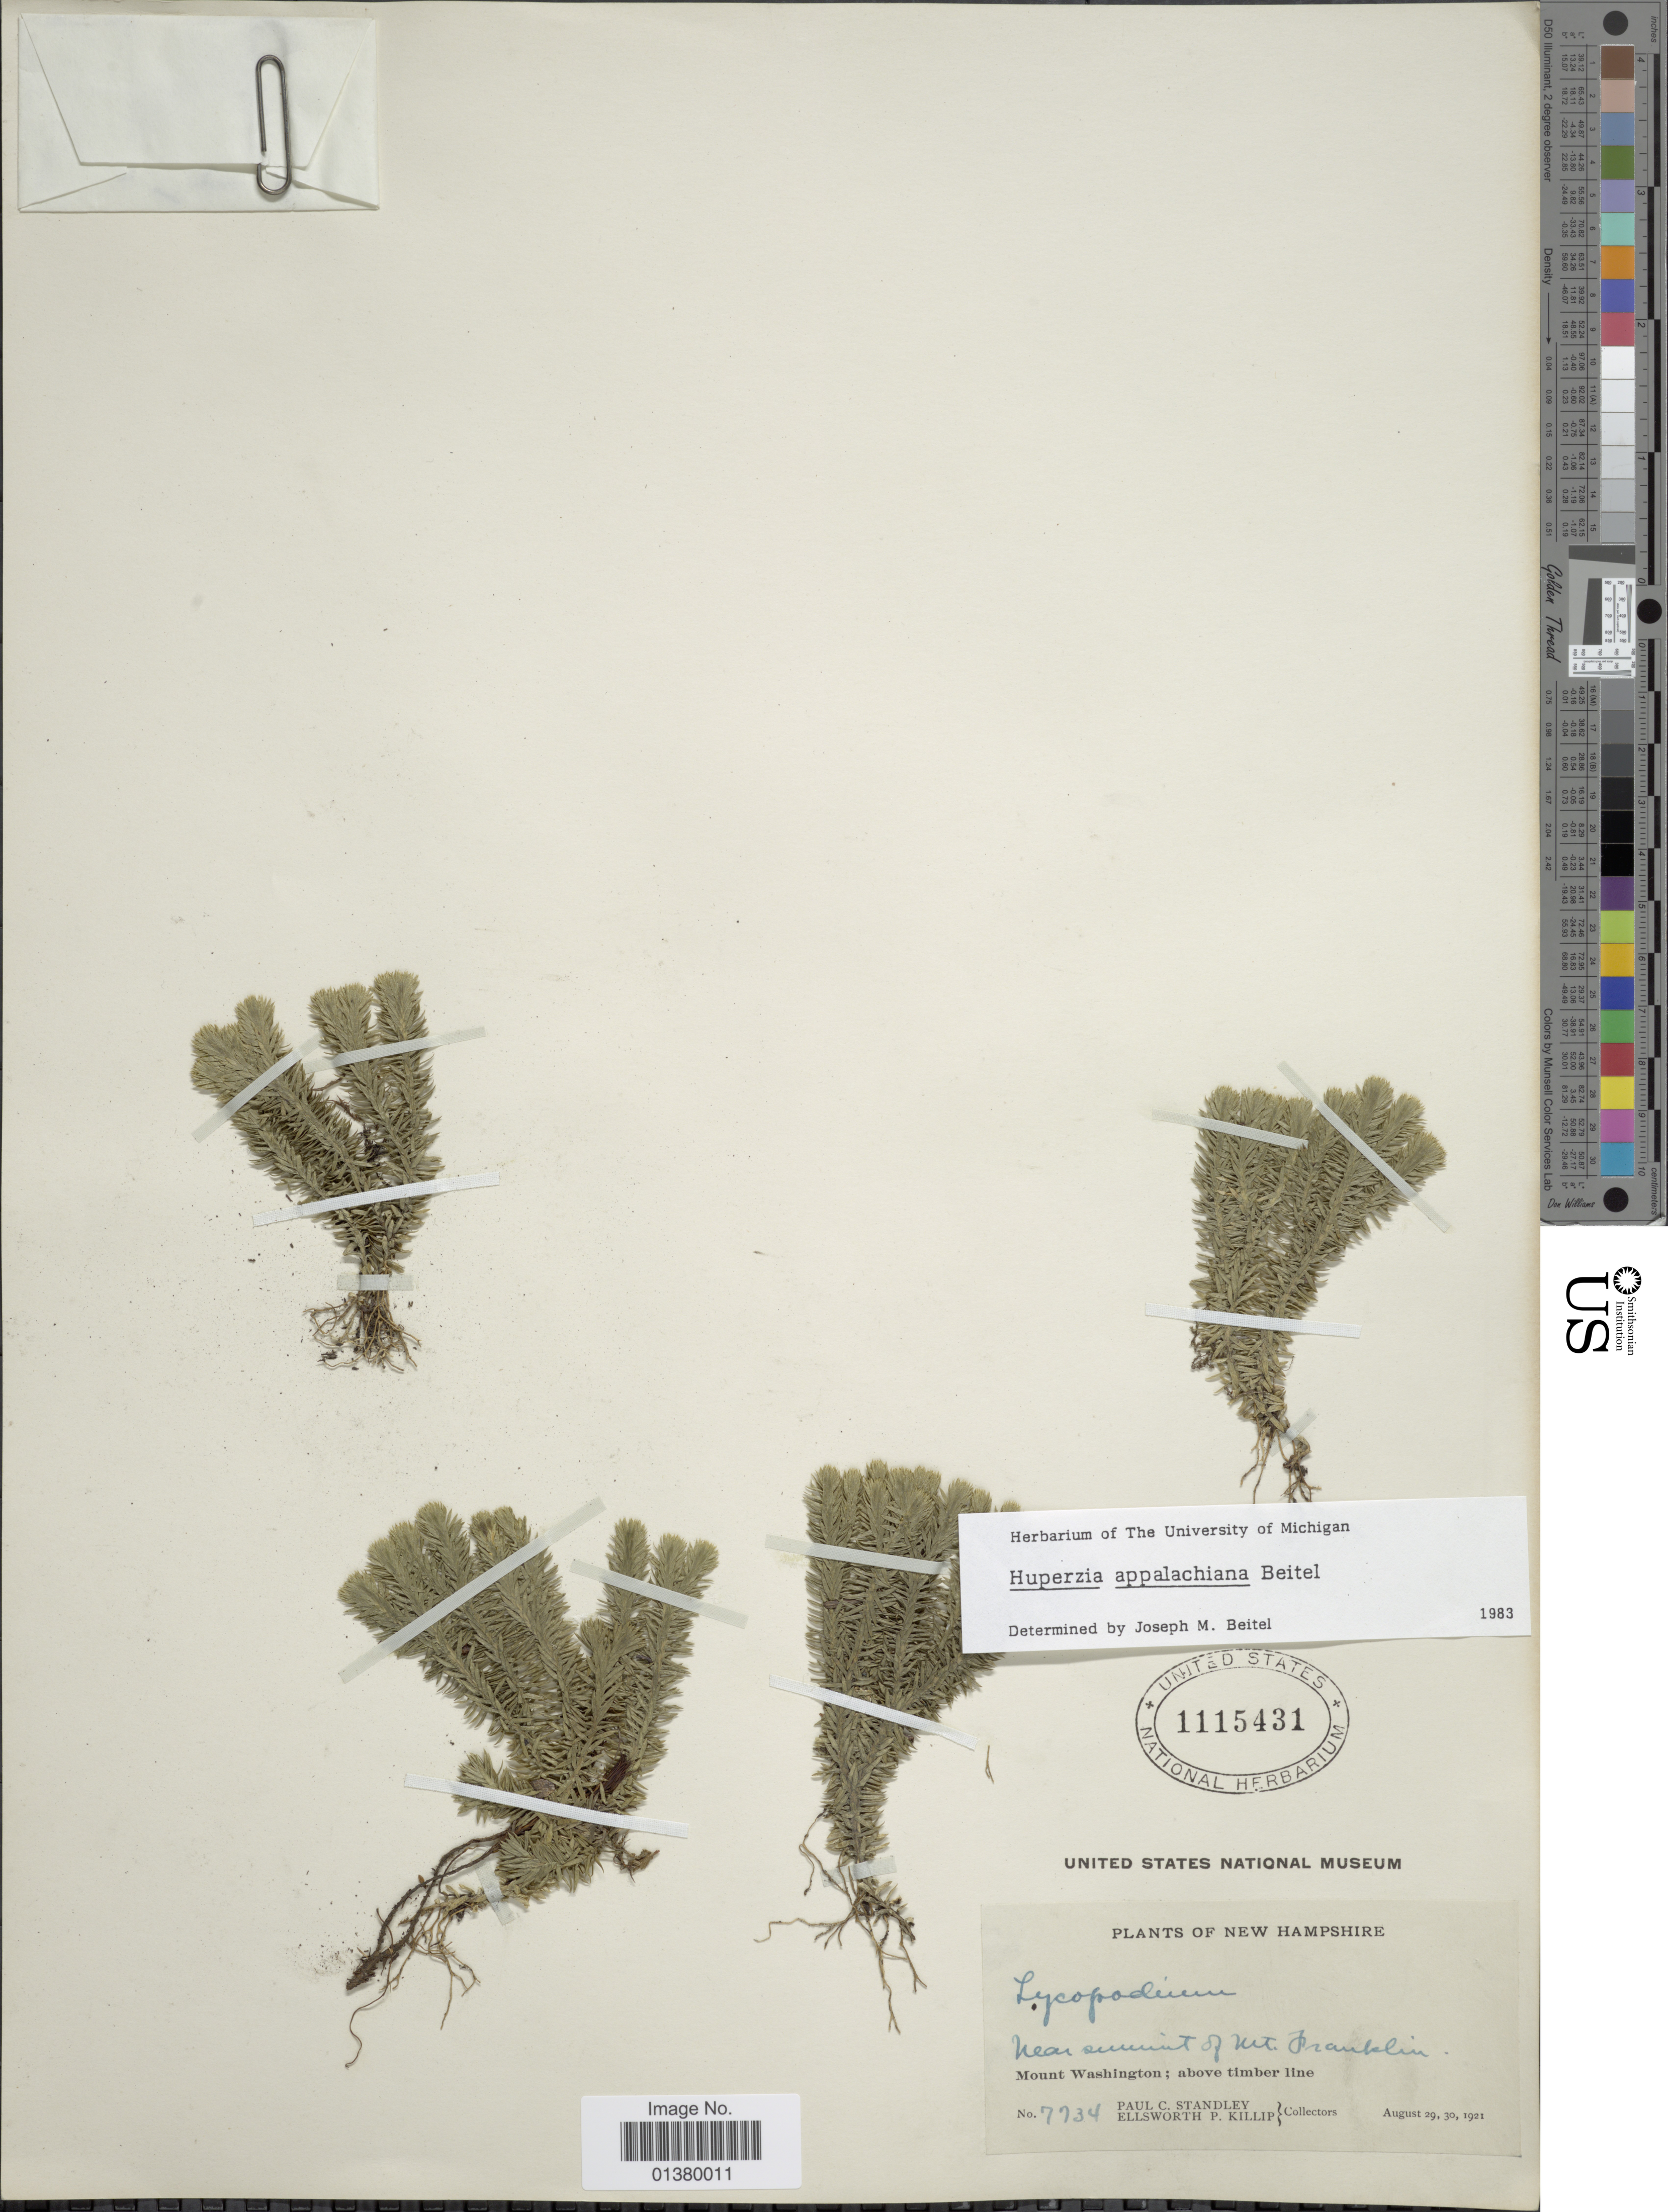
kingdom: Plantae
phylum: Tracheophyta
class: Lycopodiopsida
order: Lycopodiales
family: Lycopodiaceae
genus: Huperzia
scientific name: Huperzia appalachiana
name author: Beitel & Mickel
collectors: P. C. Standley & E. P. Killip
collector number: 7734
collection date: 1921-08-29/1921-08-30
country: United States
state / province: New Hampshire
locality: Near summit of Mt Franklin, Mount Washington; above timber line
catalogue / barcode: US 1115431